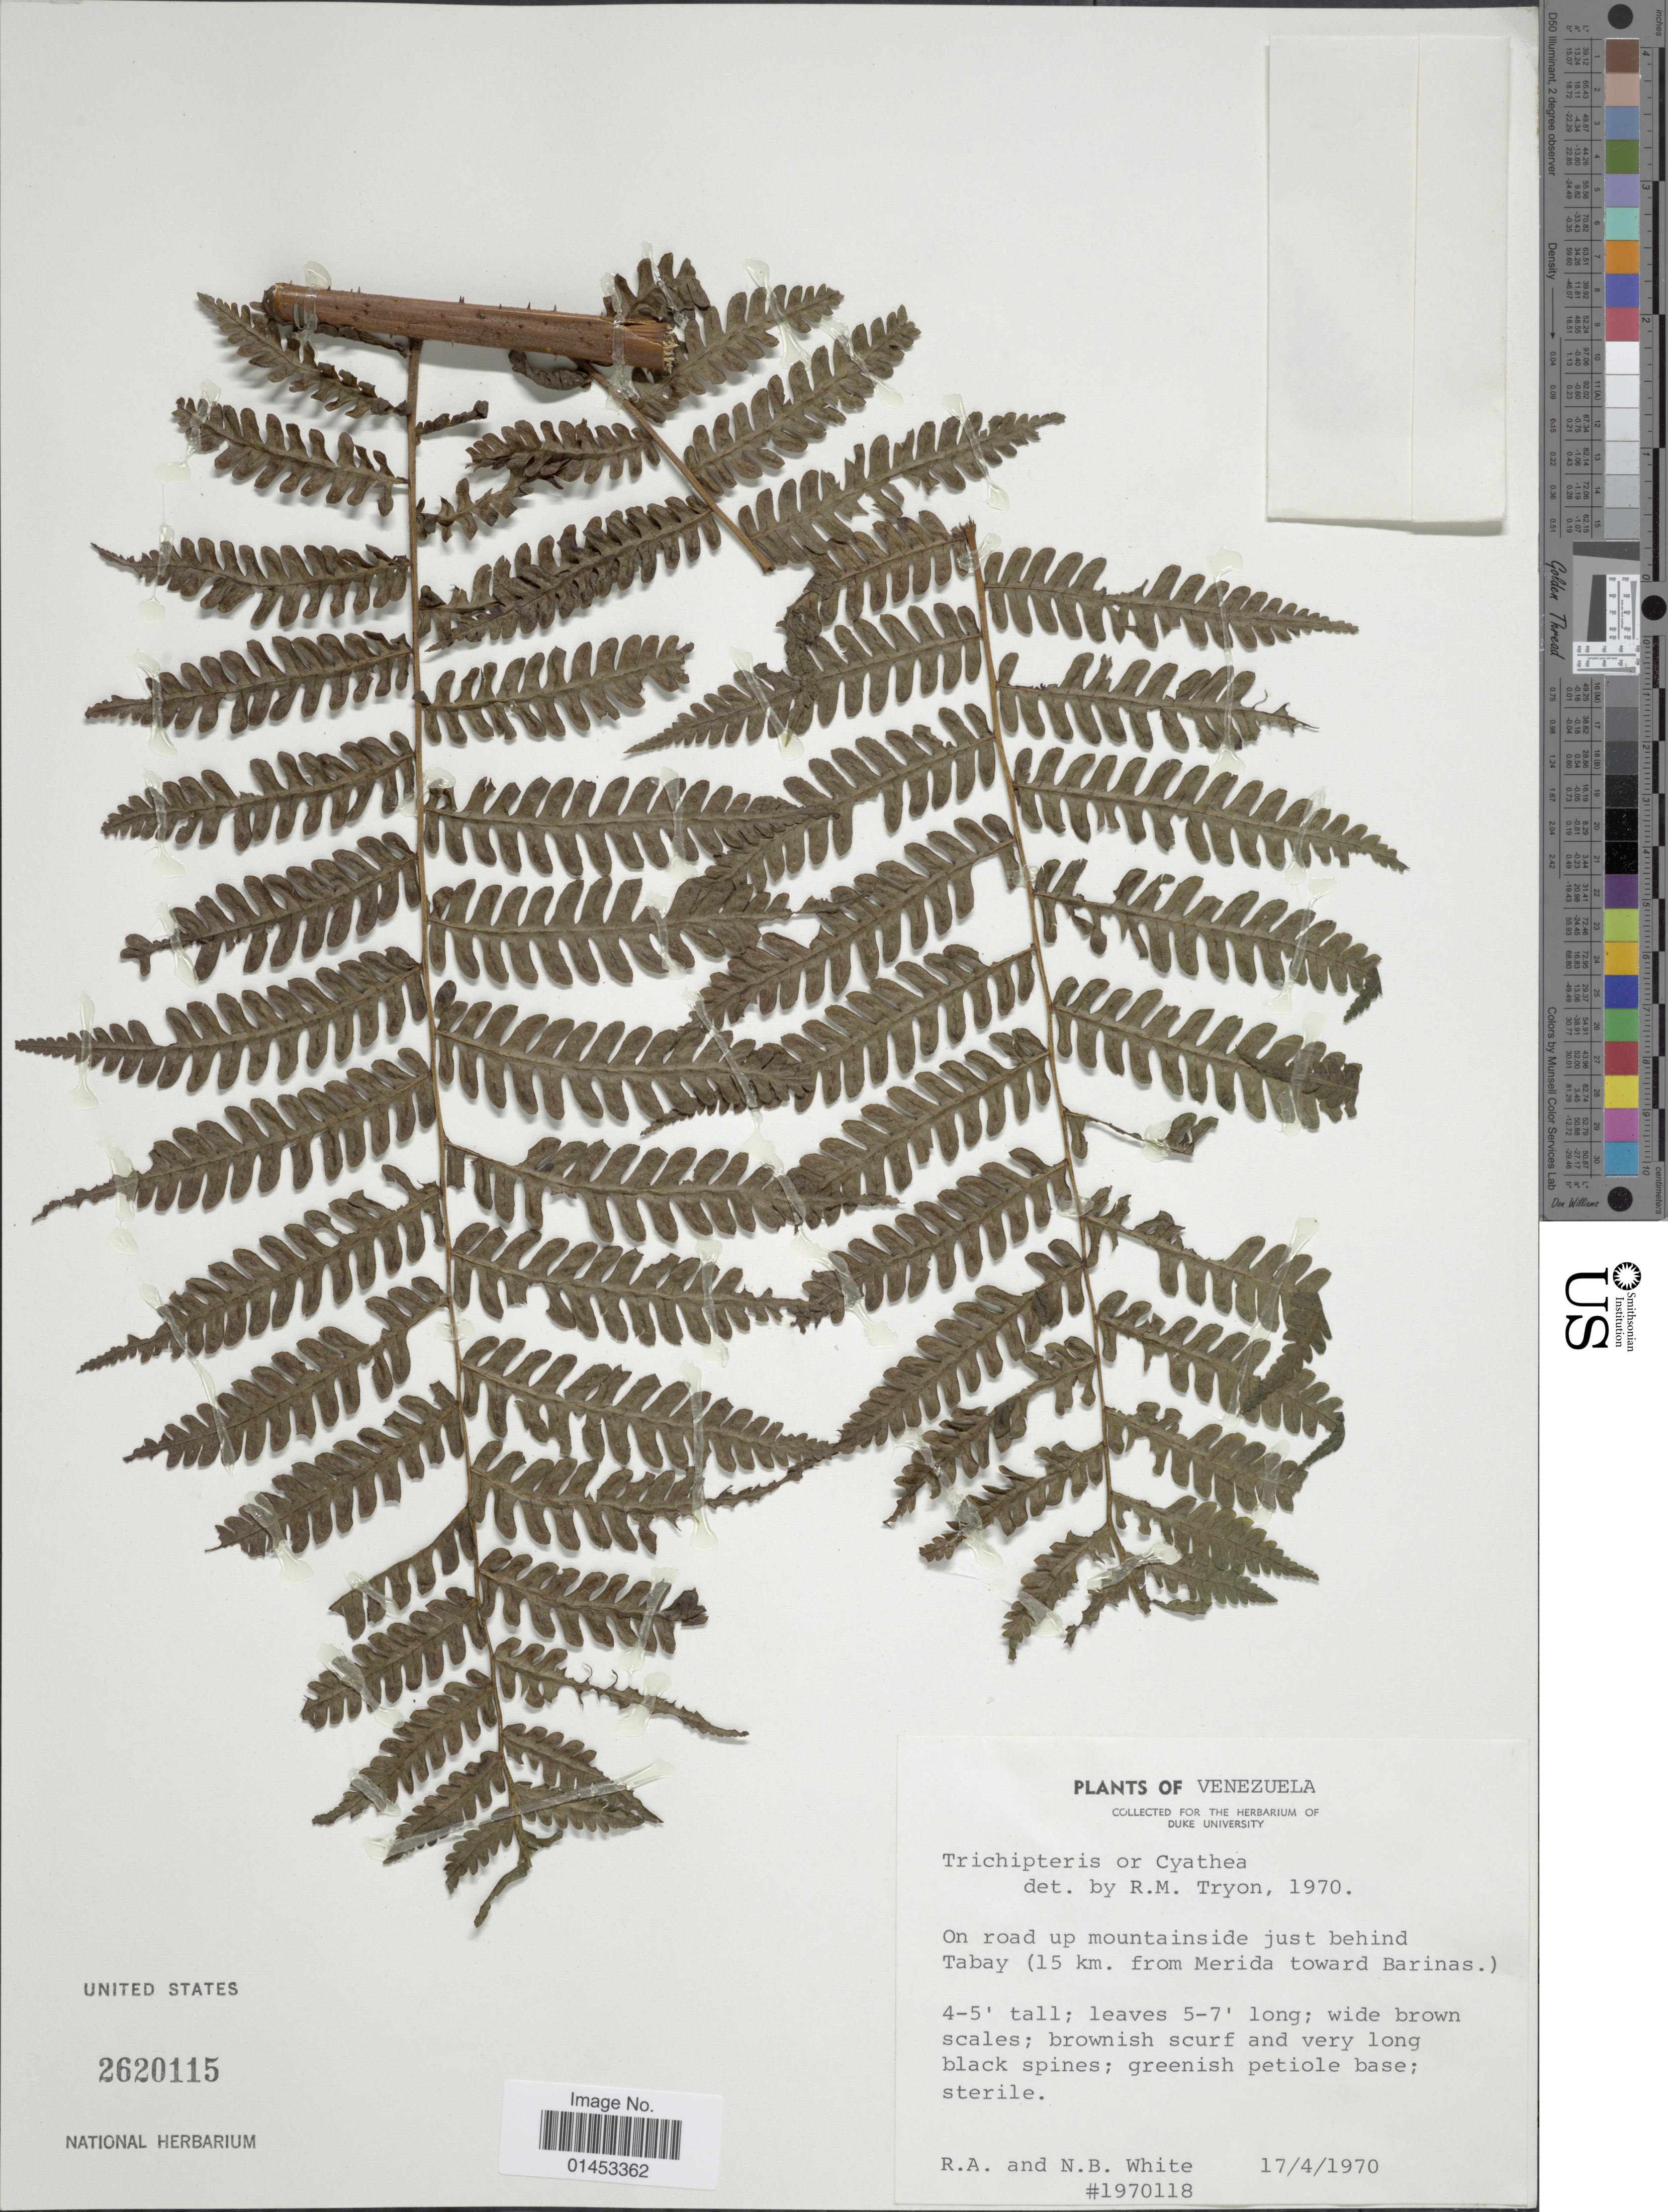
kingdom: Plantae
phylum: Tracheophyta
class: Polypodiopsida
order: Cyatheales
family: Cyatheaceae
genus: Cyathea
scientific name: Cyathea sp.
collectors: R. A. White & N. White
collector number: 1970778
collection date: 1970-04-17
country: Venezuela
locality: On road up mountainside just behind Tabay(15km from Merida toward Barinas)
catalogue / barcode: US 2620115